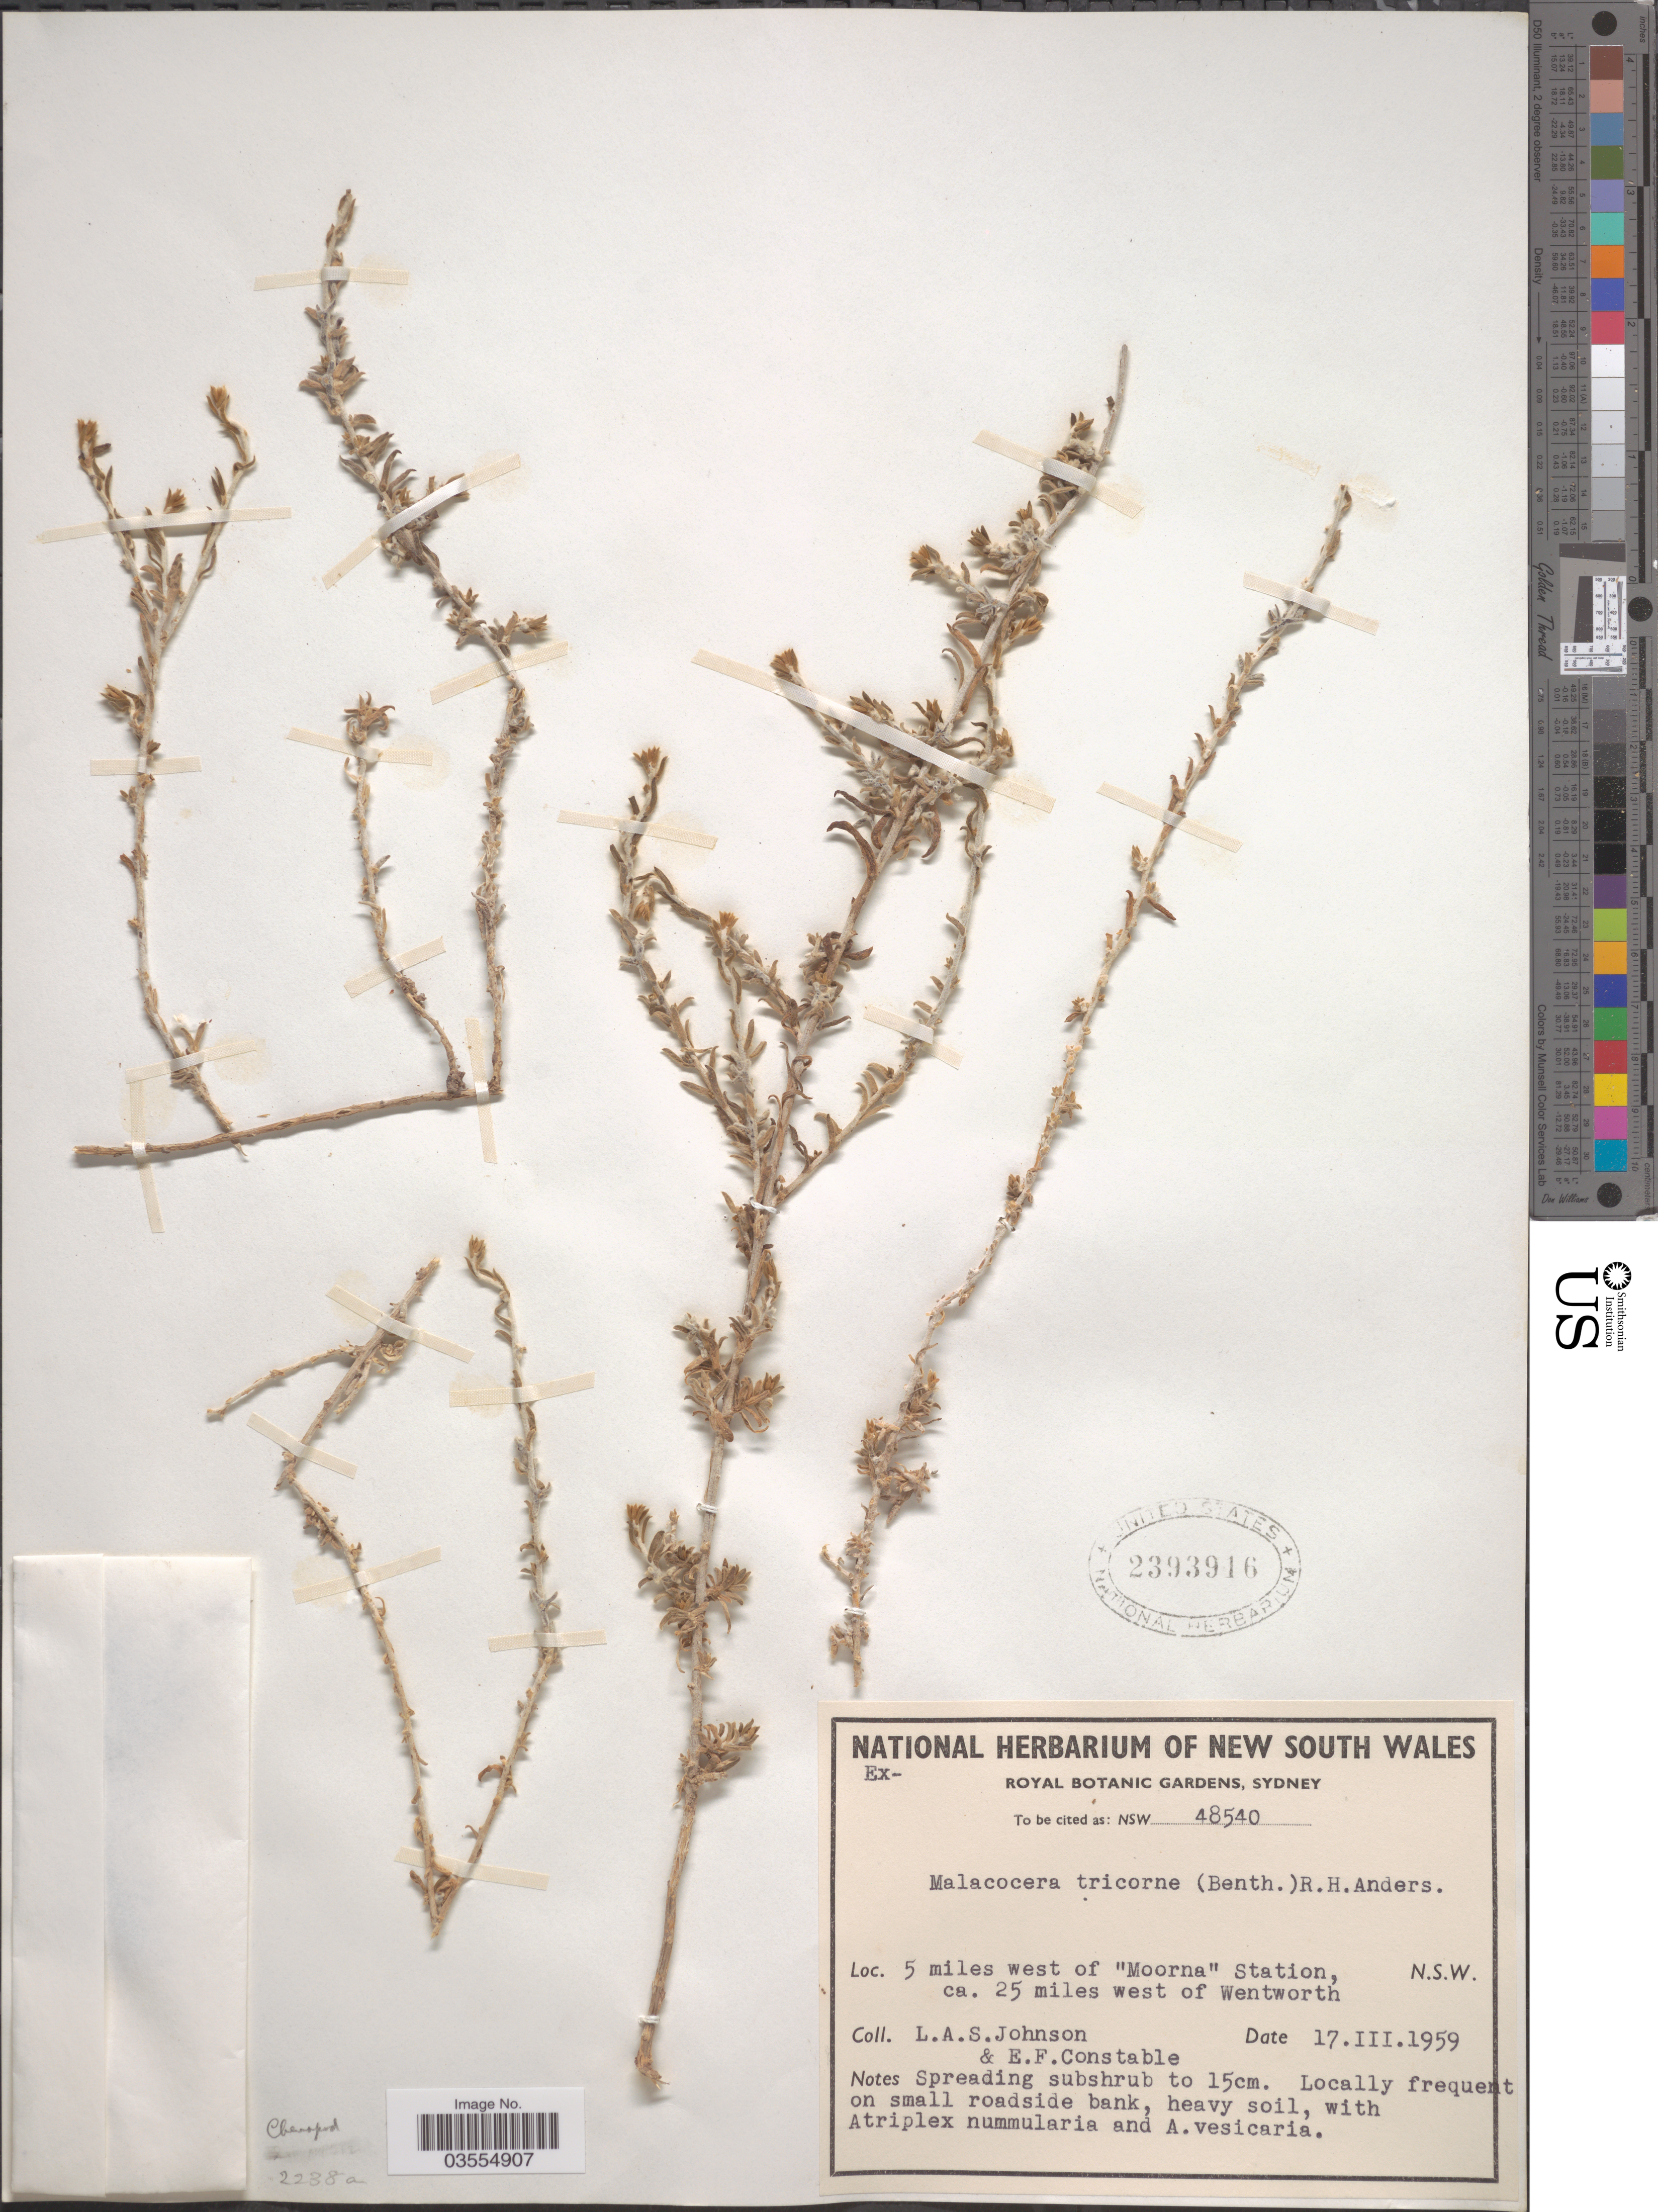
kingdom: Plantae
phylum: Tracheophyta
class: Magnoliopsida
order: Caryophyllales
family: Amaranthaceae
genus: Malacocera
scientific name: Malacocera tricornis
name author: (Benth.) Anderson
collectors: L. A. S. Johnson & E. F. Constable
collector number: NSW48540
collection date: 1959-03-17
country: Australia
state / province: New South Wales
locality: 5 miles west of "Moorna" Station, ca. 25 miles west of Wentworth.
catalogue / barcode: US 2393916